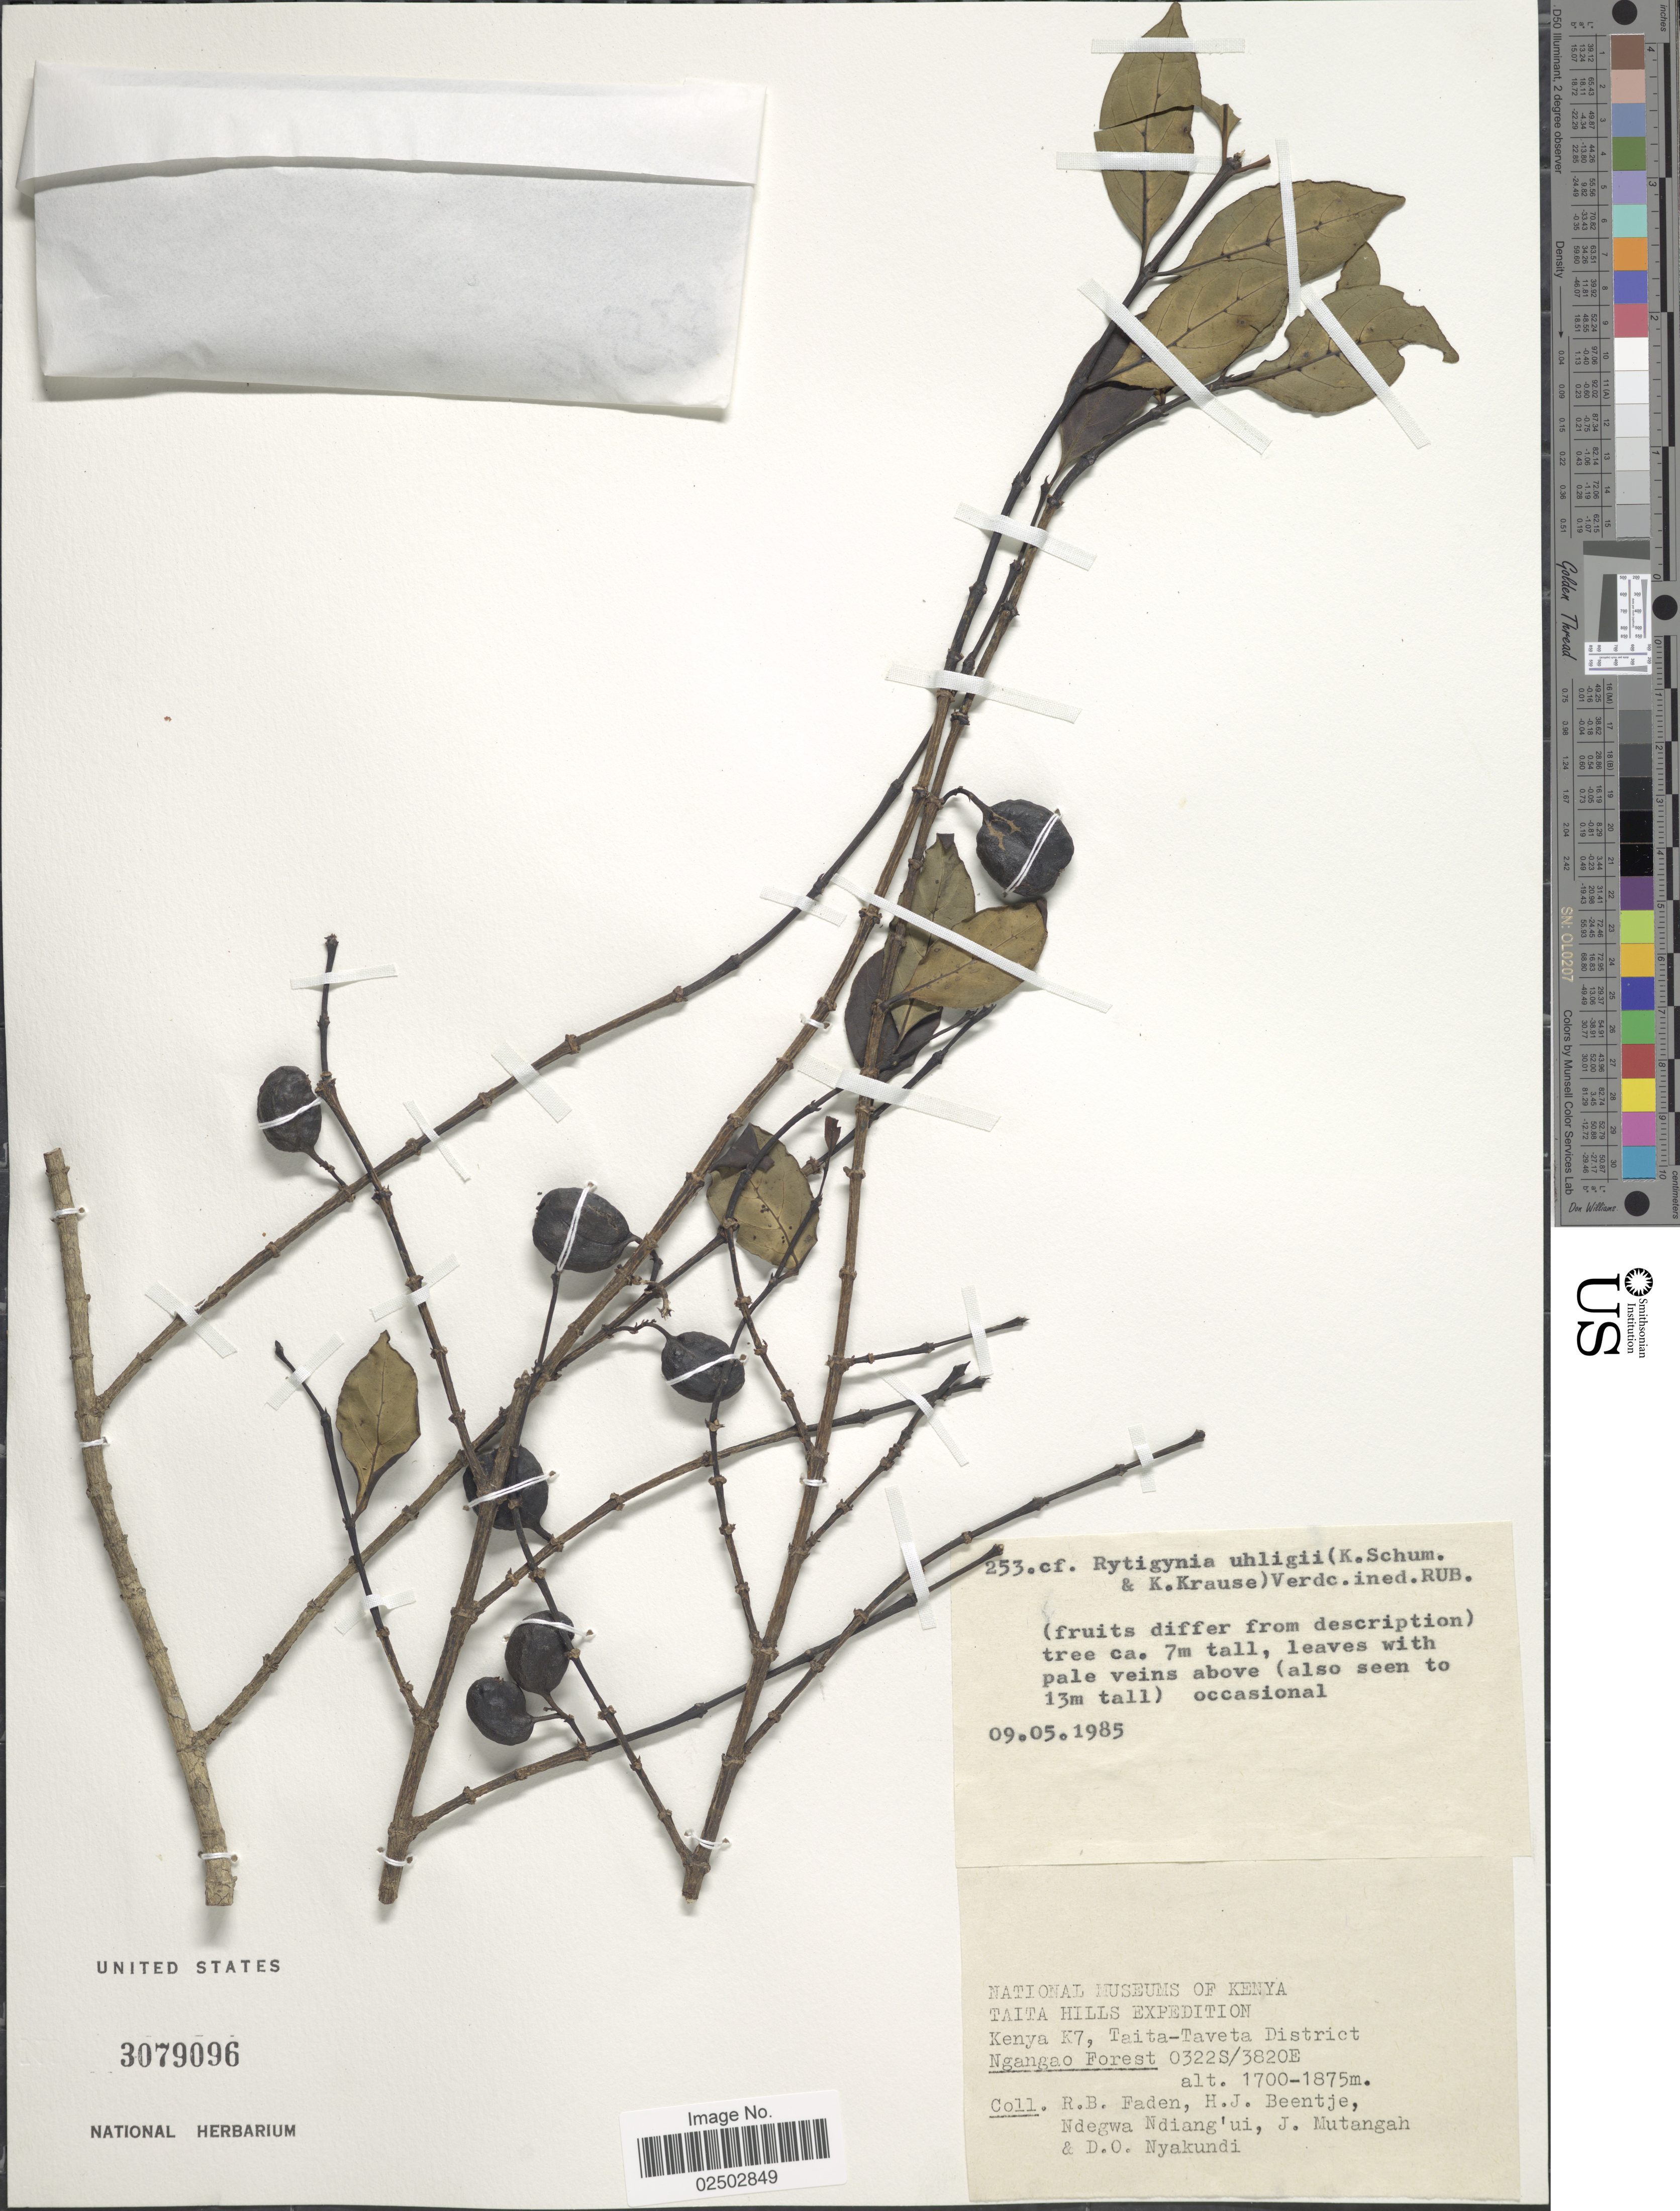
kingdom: Plantae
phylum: Tracheophyta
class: Magnoliopsida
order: Gentianales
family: Rubiaceae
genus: Rytigynia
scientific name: Rytigynia uhligii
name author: (K. Schum. & K. Krause) Verdc.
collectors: R. B. Faden, H. J. Beentje, Ndegwa Ndiang'ui, J. Mutangah & D. Nyakundi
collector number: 253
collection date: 1985-05-09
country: Kenya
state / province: Taita Taveta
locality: Taita Hills, Kenya, K7, Taita-Taveta District, Ngangao Forest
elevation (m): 1700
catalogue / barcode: US 3079096